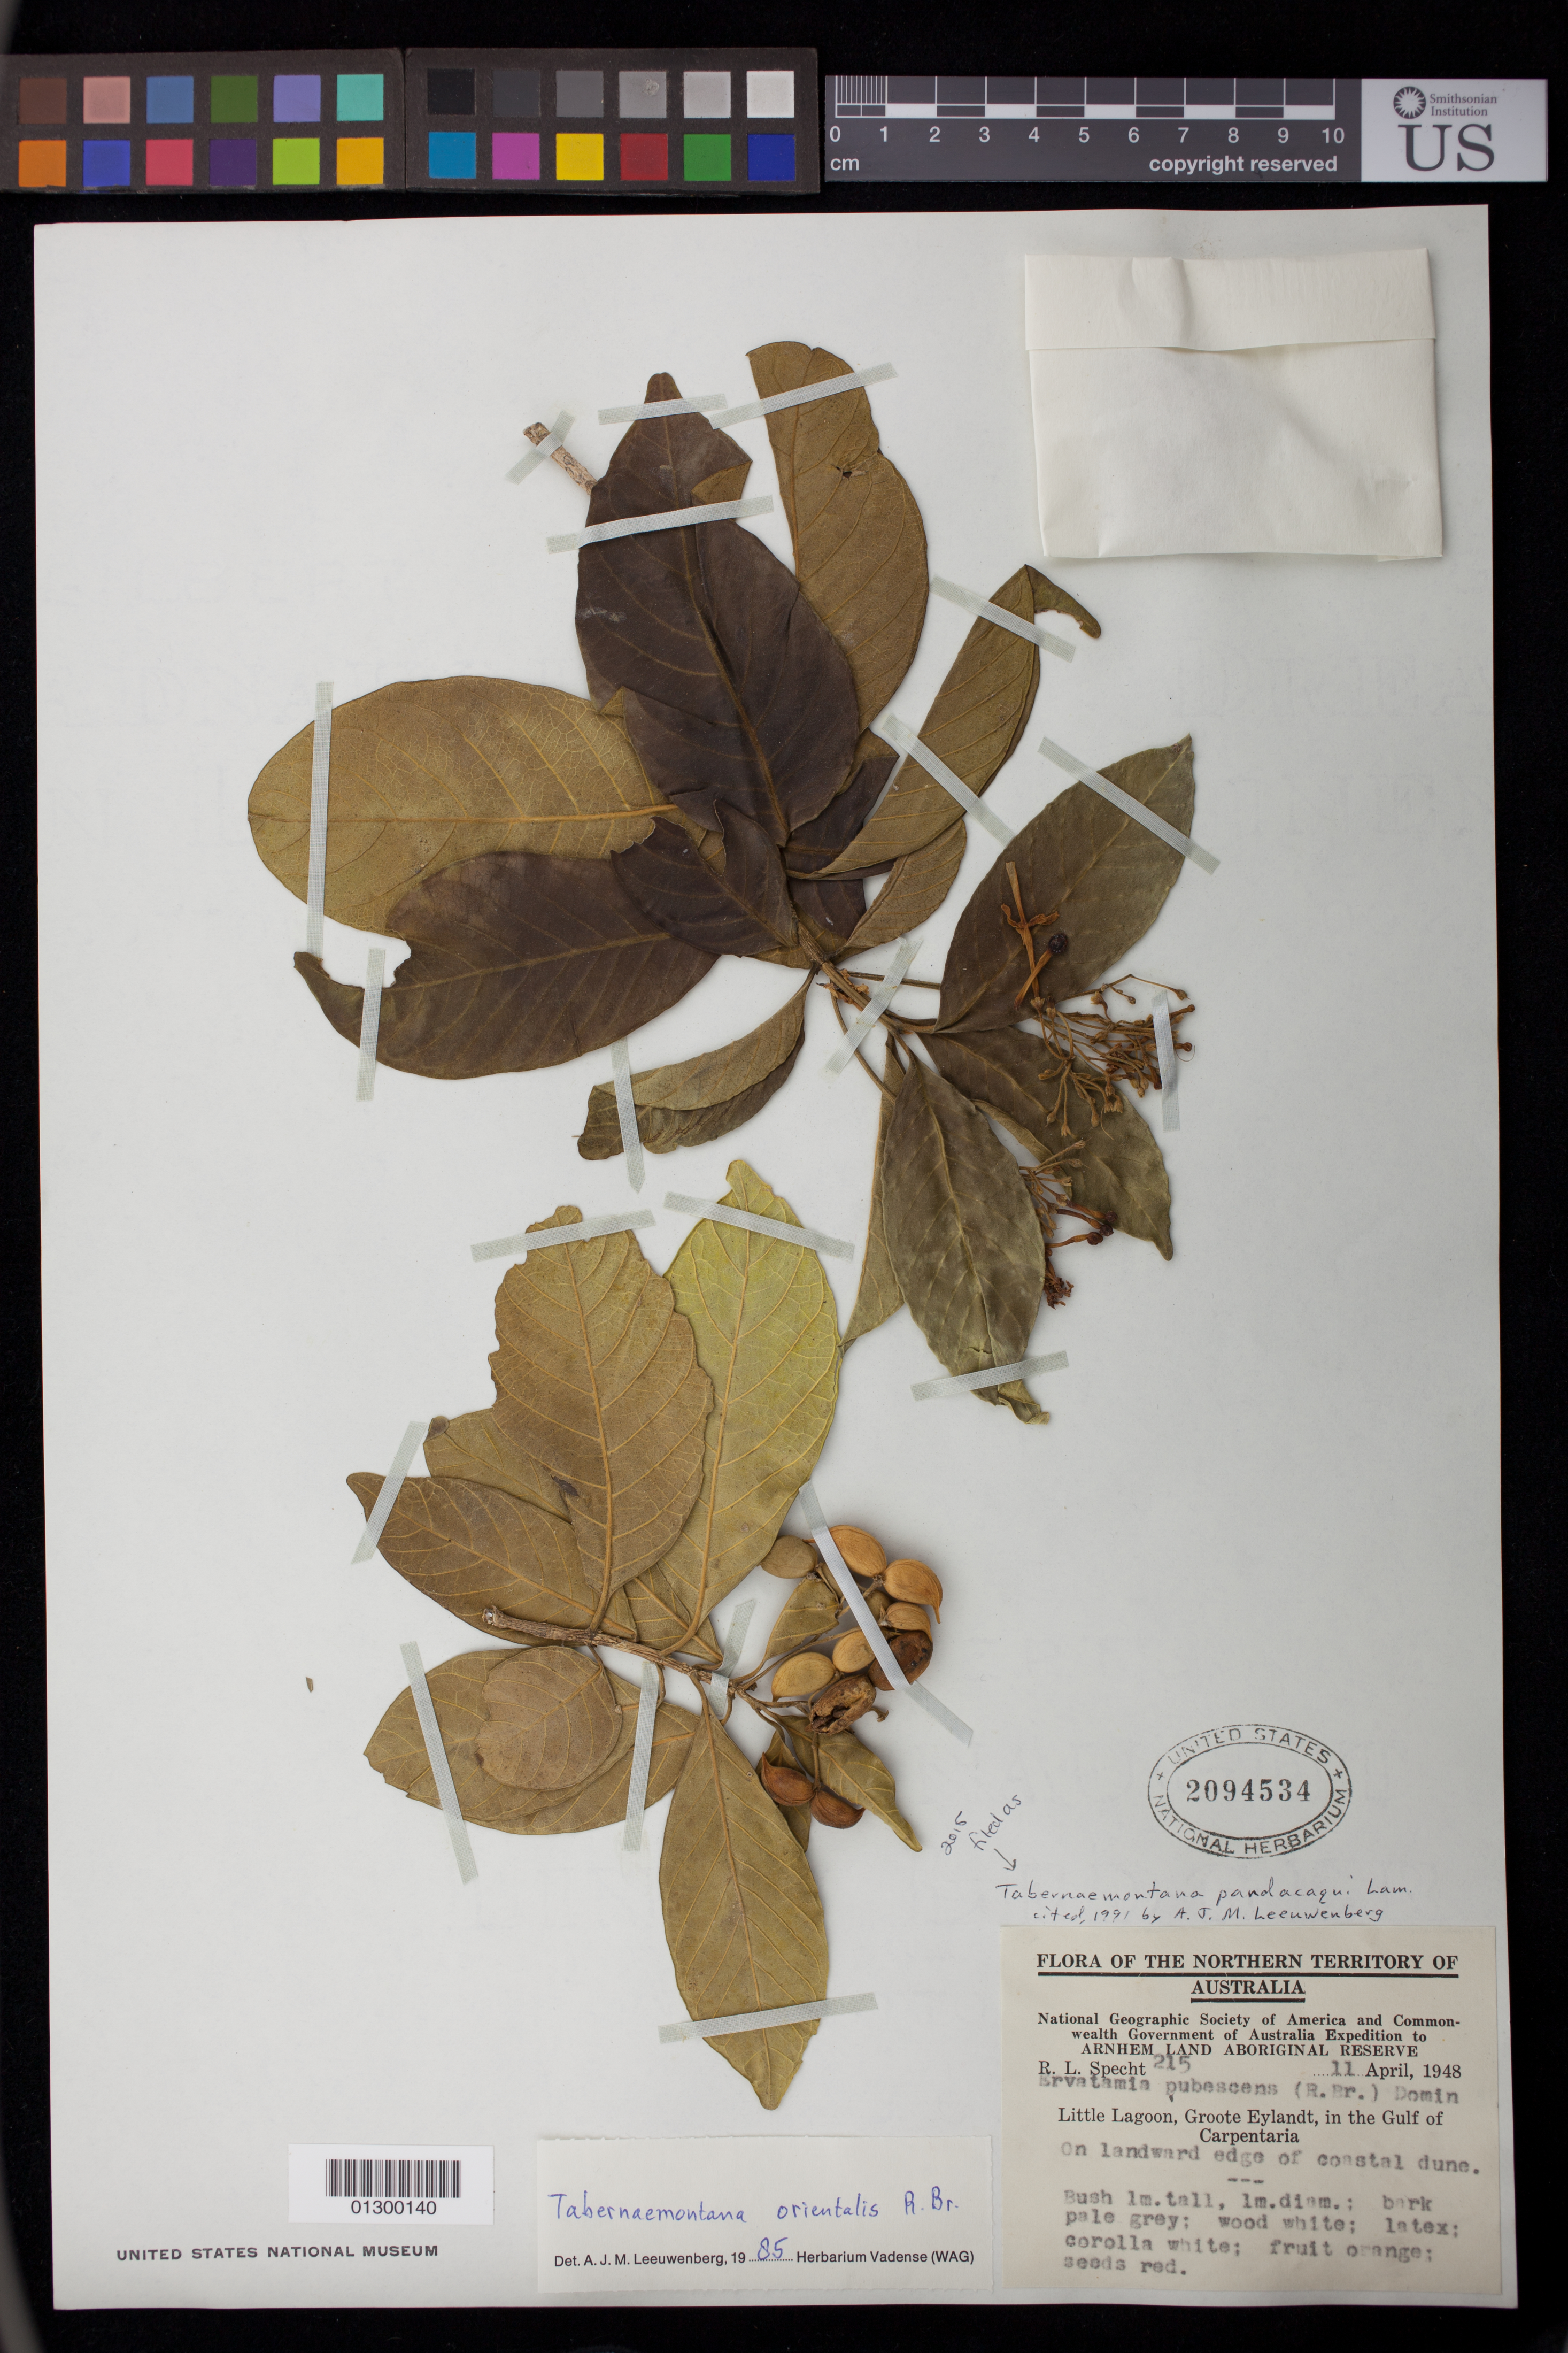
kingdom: Plantae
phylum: Tracheophyta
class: Magnoliopsida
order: Gentianales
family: Apocynaceae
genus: Tabernaemontana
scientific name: Tabernaemontana pandacaqui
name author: Poir.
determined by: Leeuwenberg, A. J. M.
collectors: R. L. Specht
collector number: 215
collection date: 1948-04-11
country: Australia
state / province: Northern Territory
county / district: East Arnhem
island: Groote Eylandt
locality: Little Lagoon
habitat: On landward edge of coastal dune.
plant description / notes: Bush 1 m. tall, 1 m. diam.; bark pale grey; wood white; latex; corolla white; fruit orange; seeds red.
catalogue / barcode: US 2094534